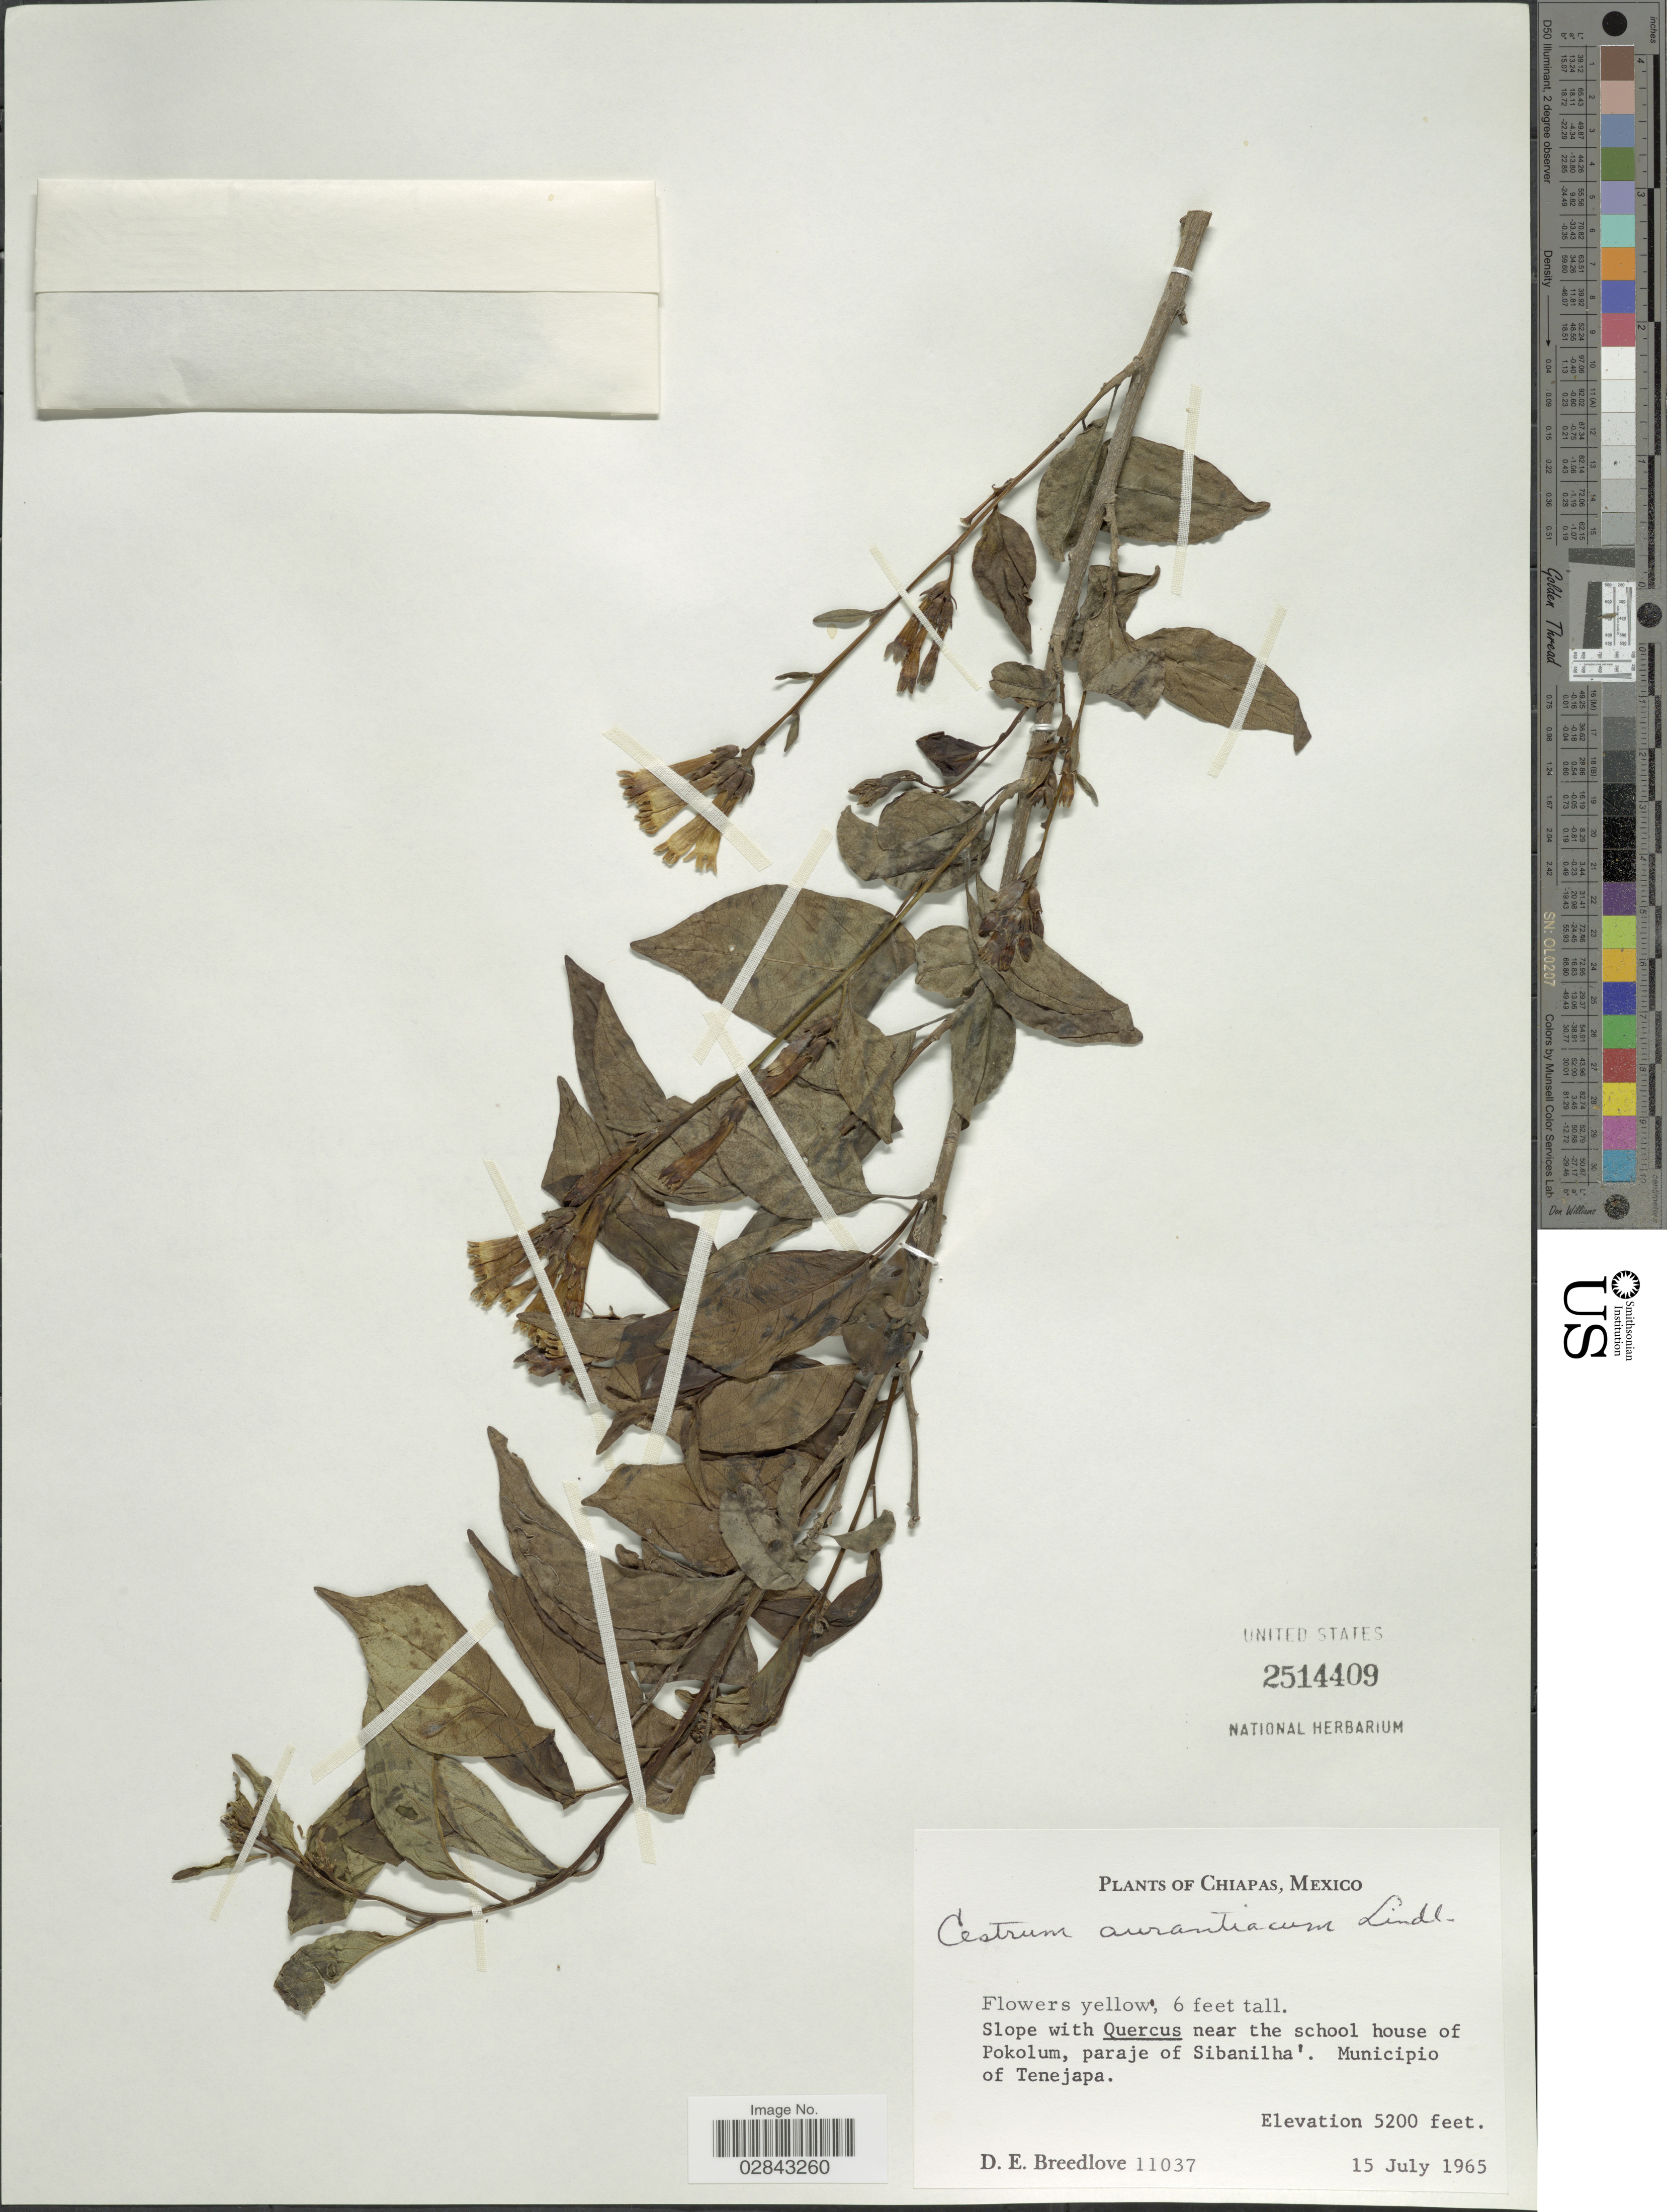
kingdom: Plantae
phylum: Tracheophyta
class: Magnoliopsida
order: Solanales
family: Solanaceae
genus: Cestrum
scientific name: Cestrum aurantiacum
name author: Lindley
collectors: D. E. Breedlove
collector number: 11037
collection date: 1965-07-15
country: Mexico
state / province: Chiapas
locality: Slope with Quercus near the school house of Pokolum, paraje of Sibanilha'. Municipio of Tenejapa.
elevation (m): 1585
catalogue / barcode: US 2514409